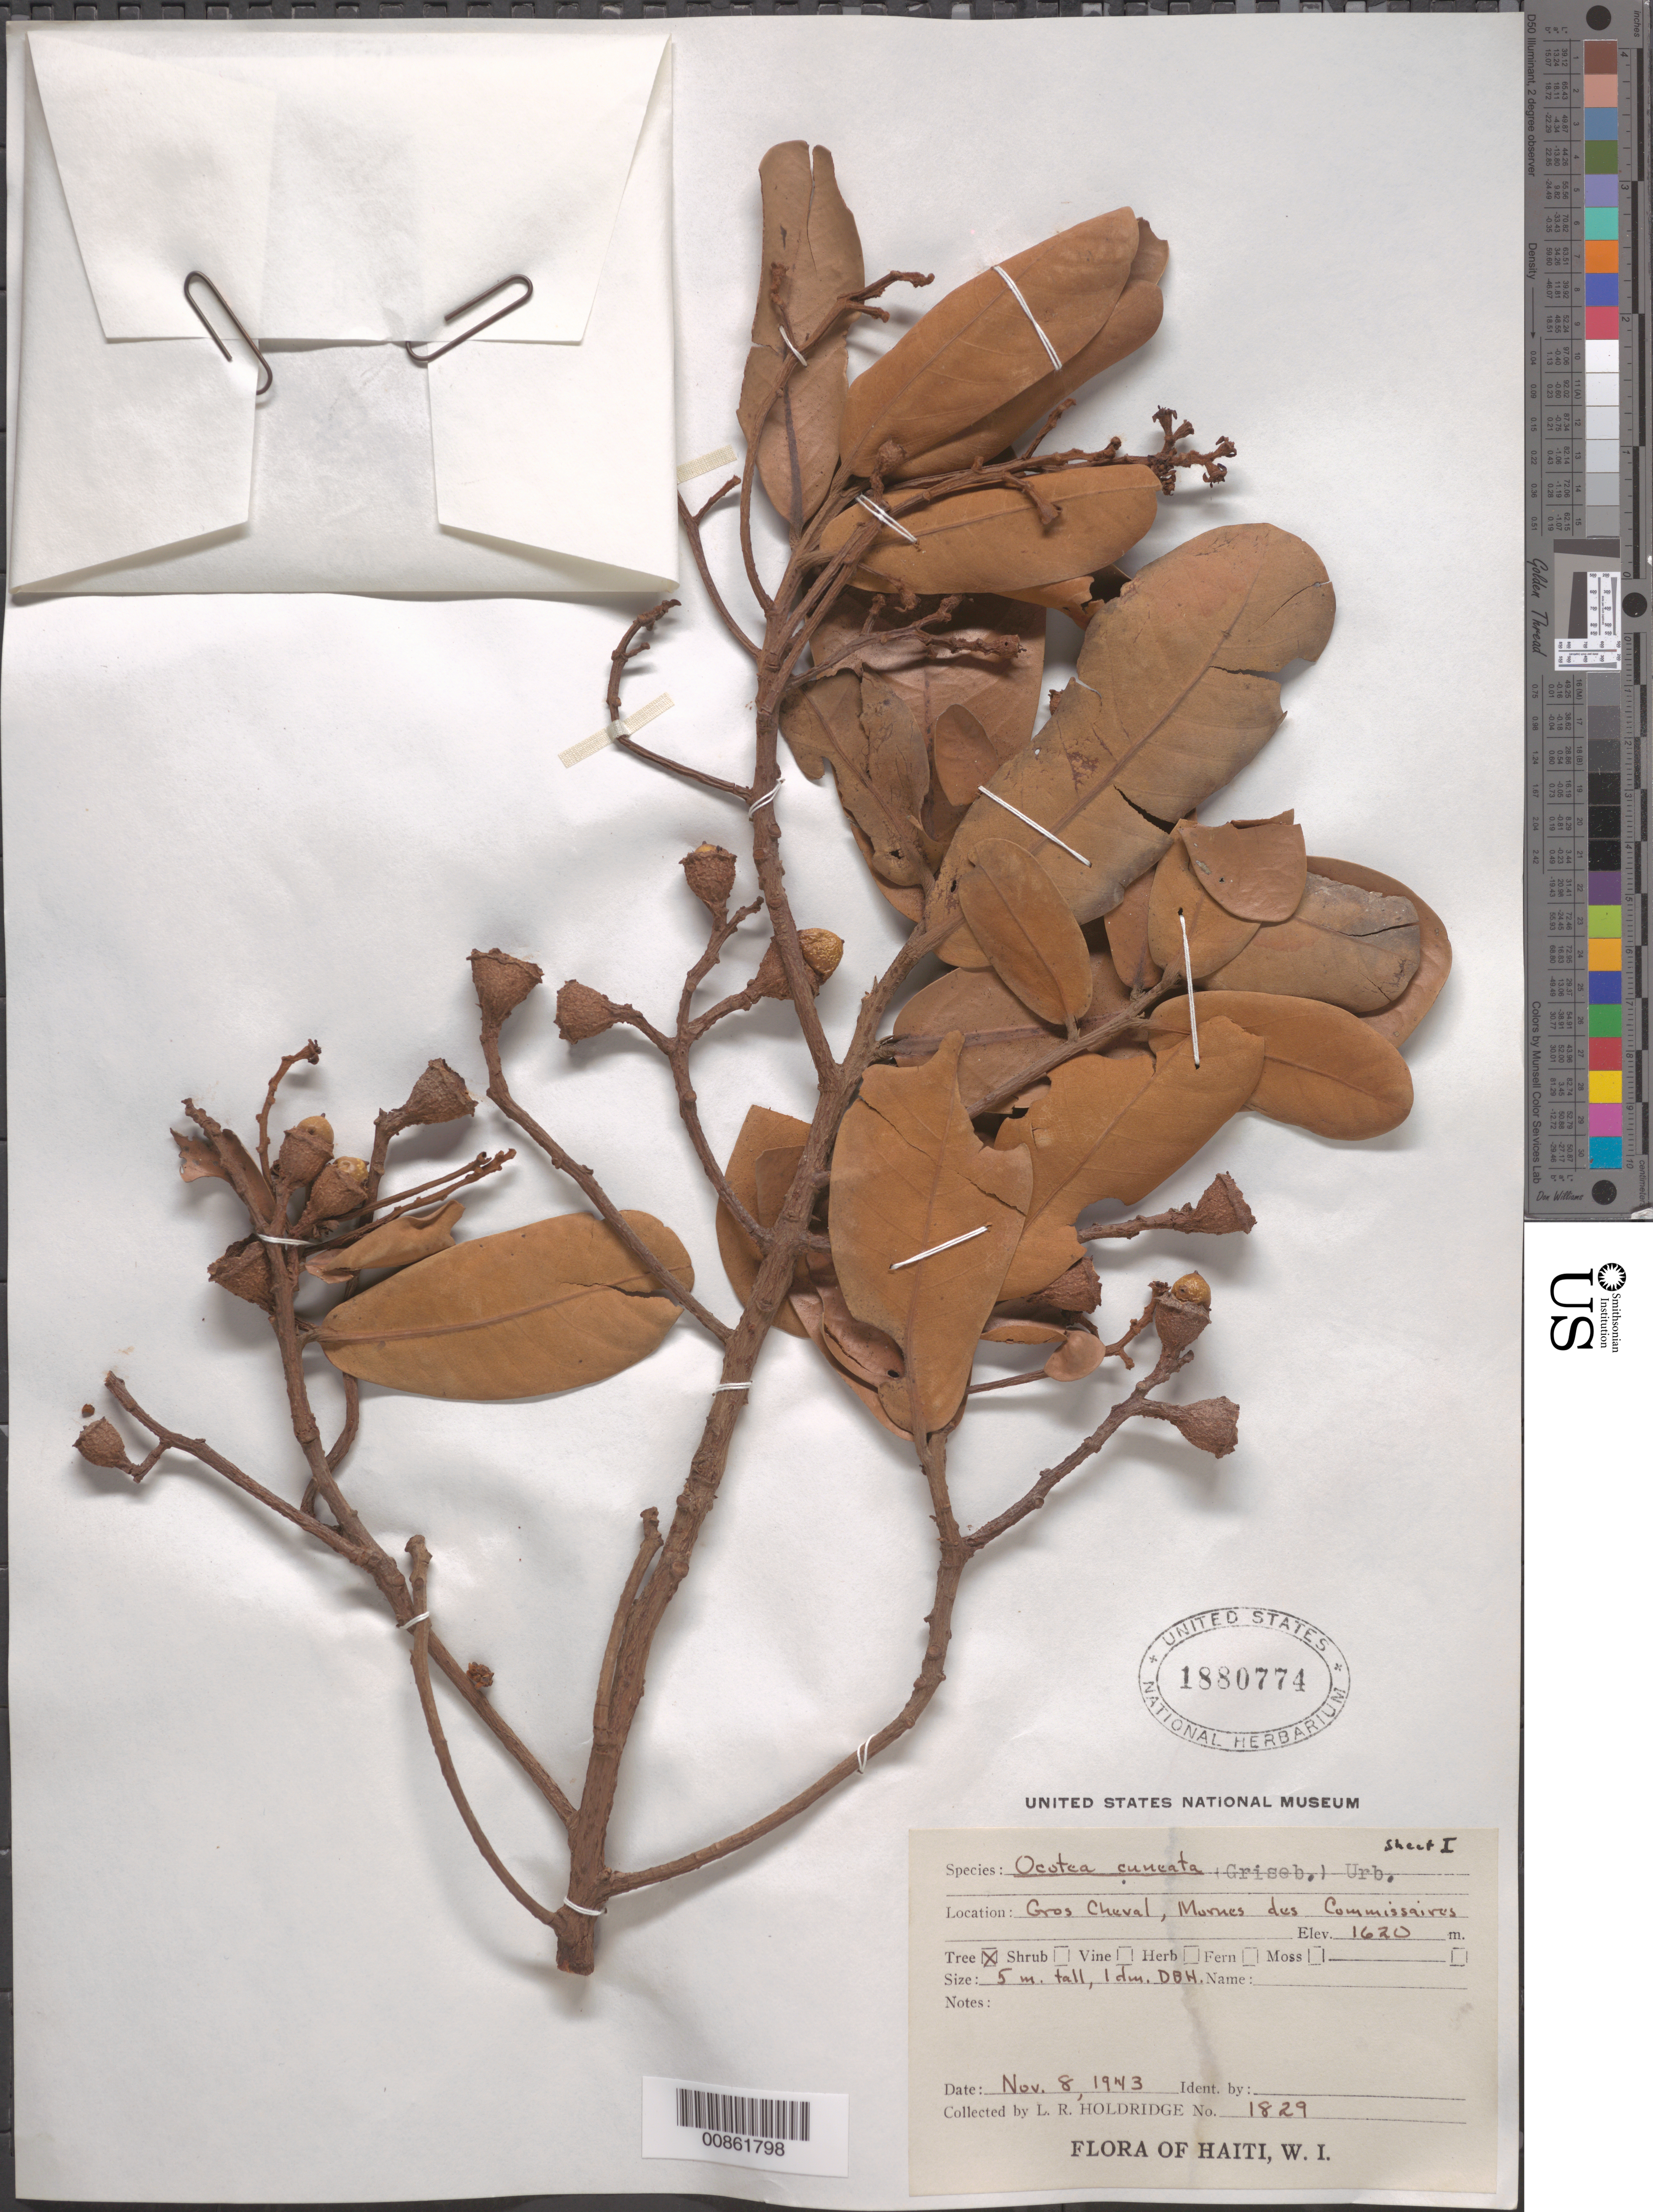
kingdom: Plantae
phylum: Tracheophyta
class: Magnoliopsida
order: Laurales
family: Lauraceae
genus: Ocotea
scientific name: Ocotea cuneata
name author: (Griseb.) M. Gómez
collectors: L. Holdridge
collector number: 1829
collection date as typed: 08 Nov 1943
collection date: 1943-11-08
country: Haiti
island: Hispaniola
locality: Gros Cheval, Mornes des Commissaires.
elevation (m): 1620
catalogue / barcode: US 1880774